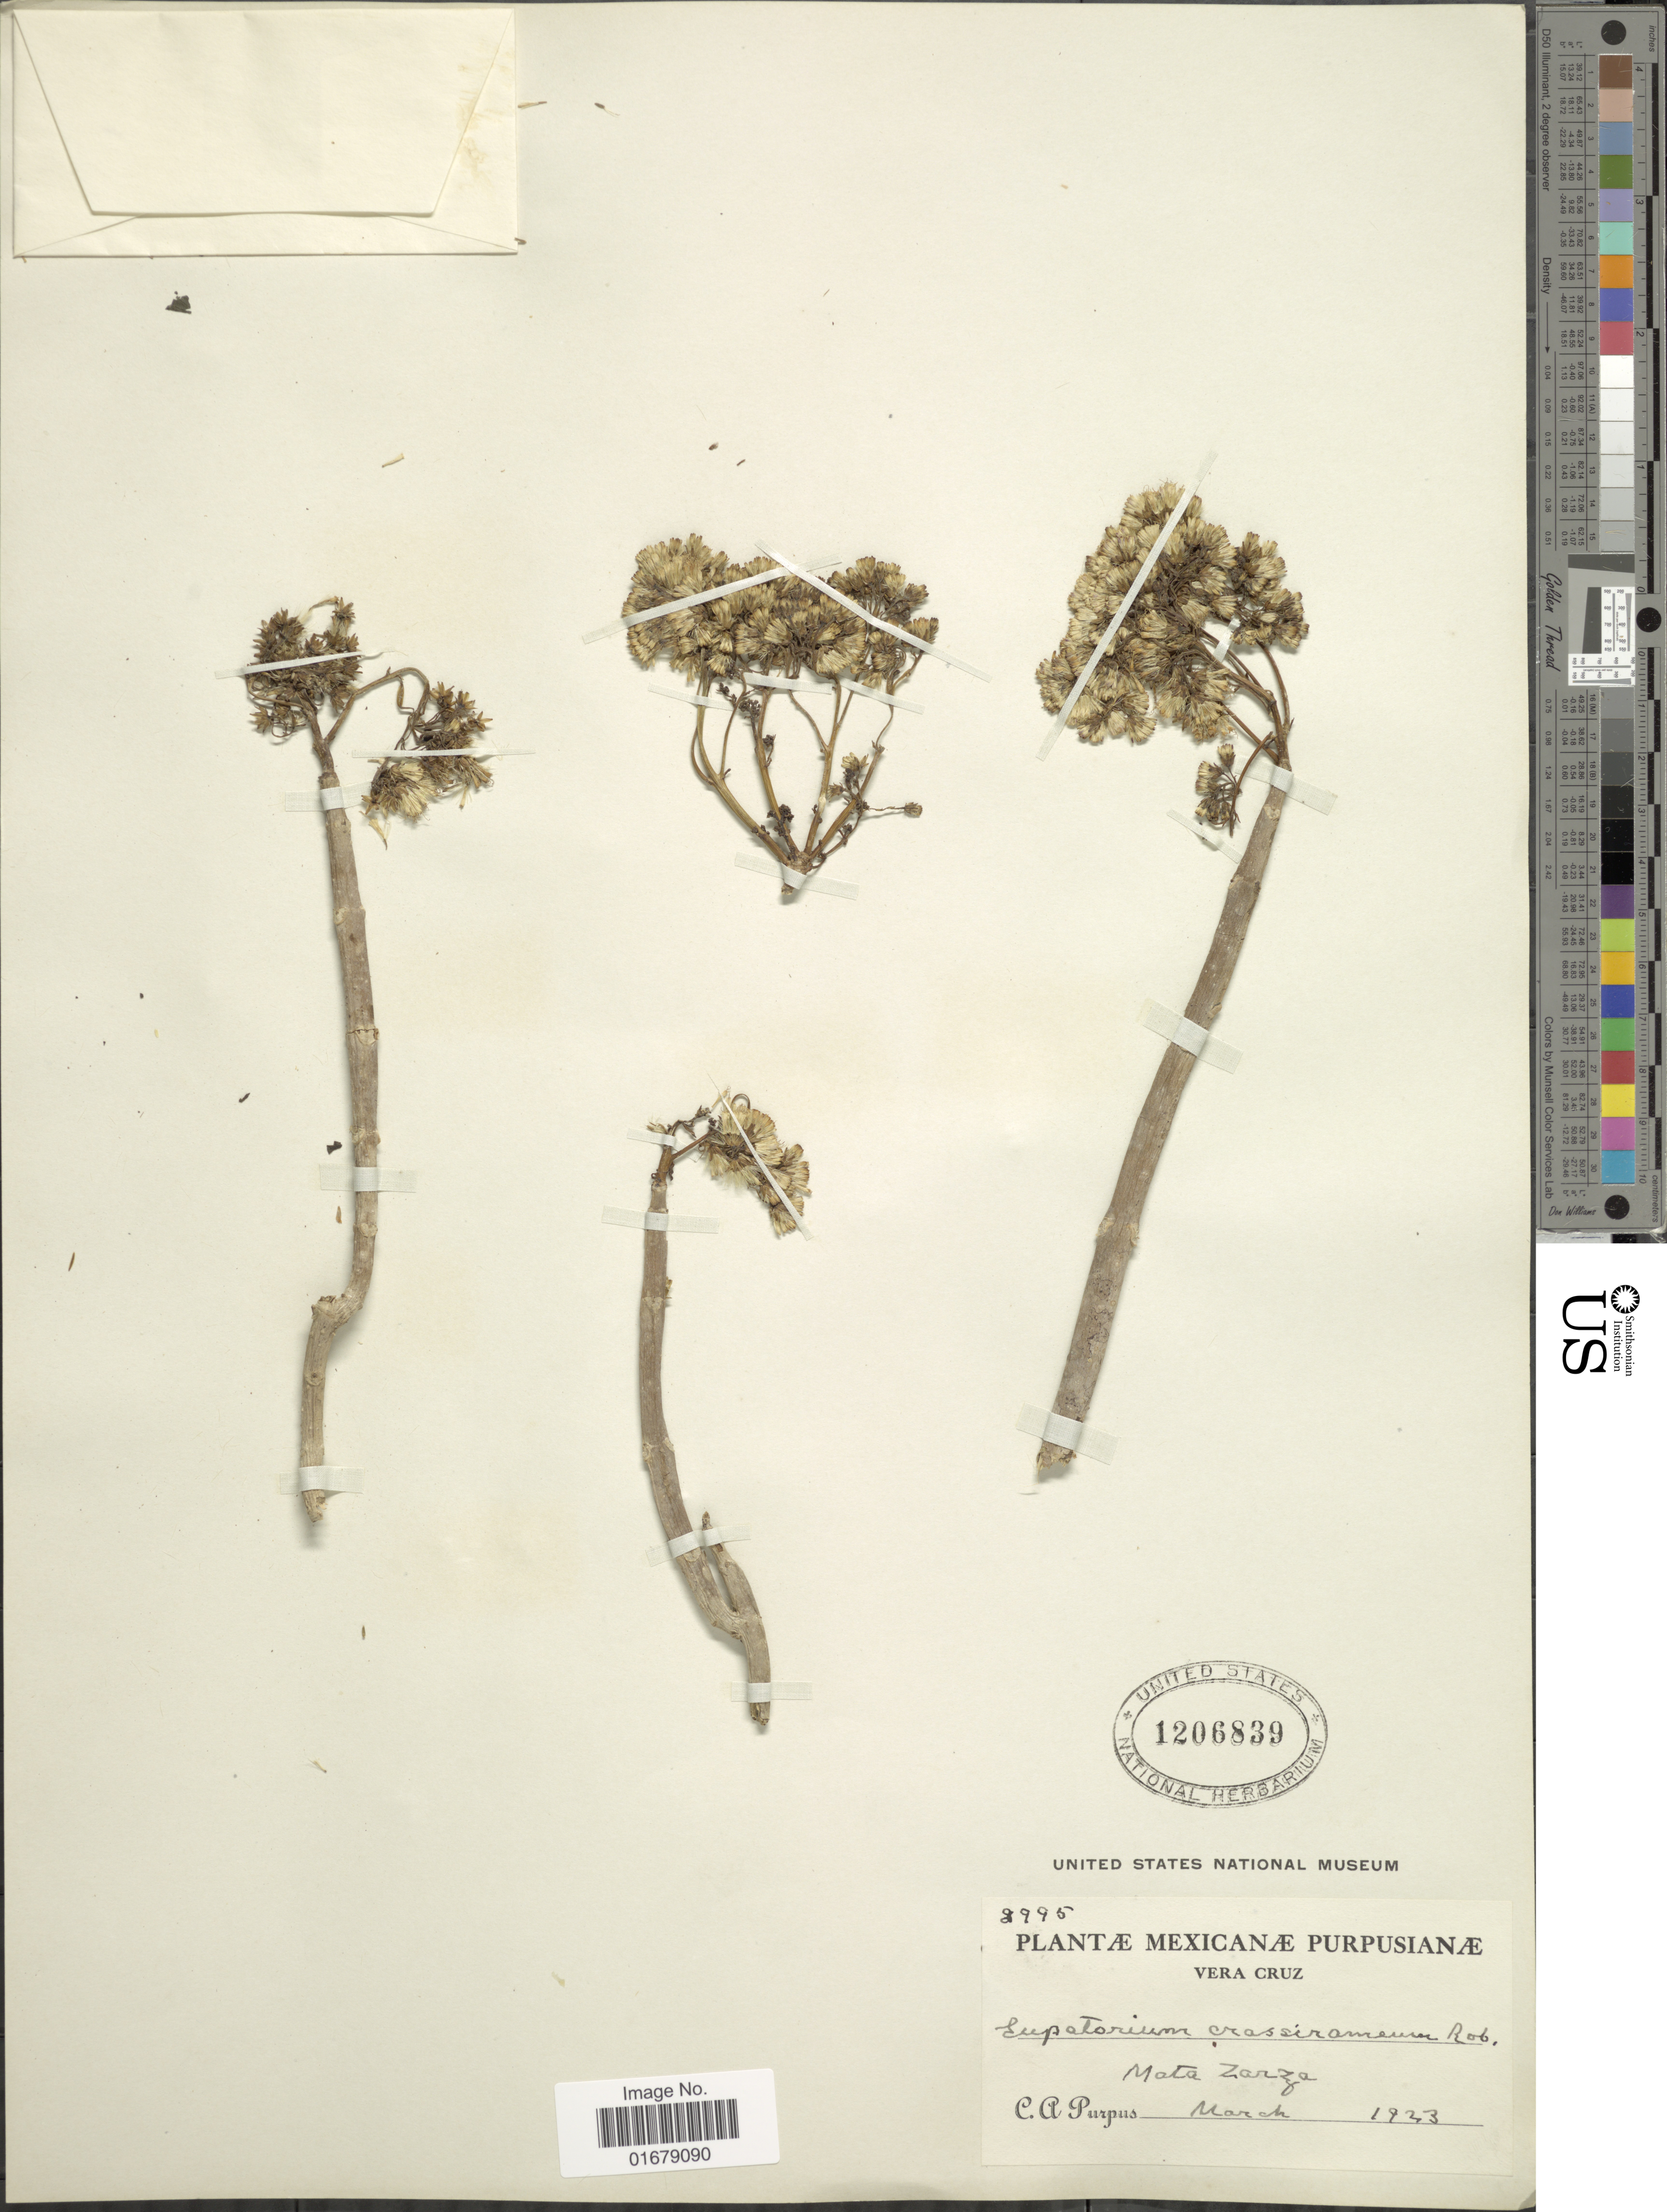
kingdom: Plantae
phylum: Tracheophyta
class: Magnoliopsida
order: Asterales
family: Asteraceae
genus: Pachythamnus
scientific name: Pachythamnus crassirameus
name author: (B.L. Rob.) R.M. King & H. Rob.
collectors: C. A. Purpus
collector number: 3995*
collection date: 1923-03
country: Mexico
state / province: Veracruz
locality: Vera Cruz, Mata de Zarza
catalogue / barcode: US 1206839